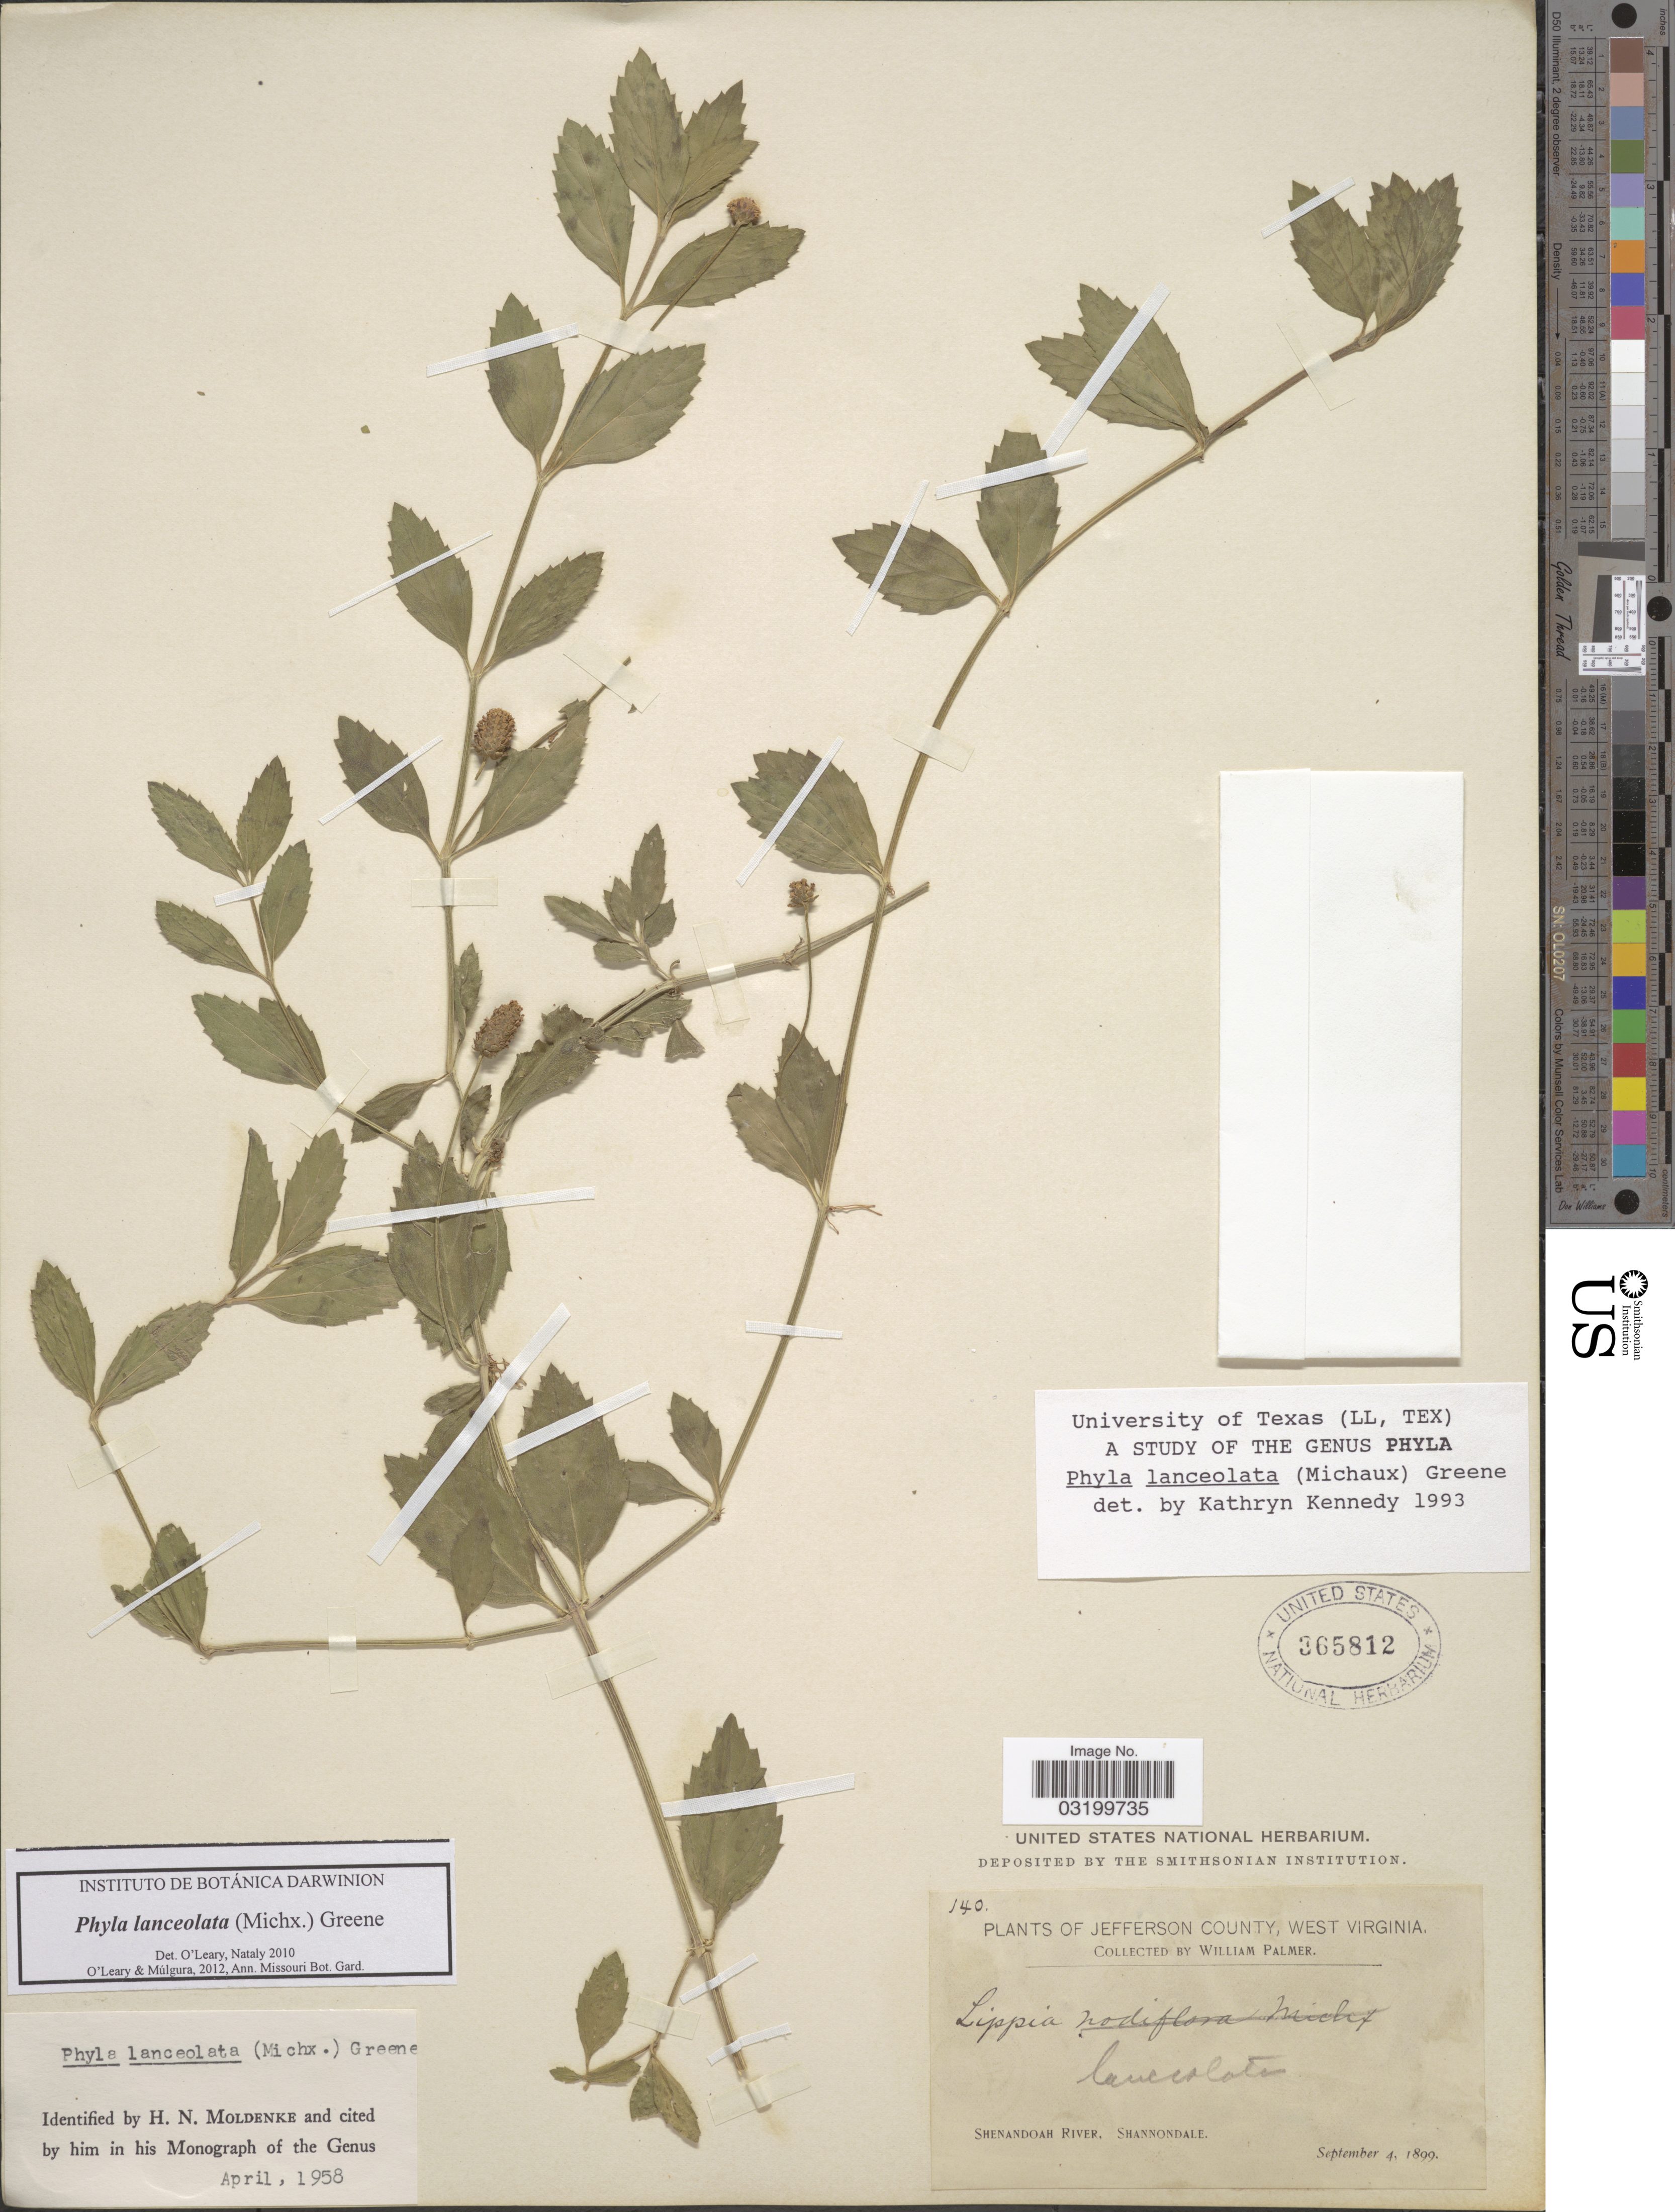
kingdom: Plantae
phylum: Tracheophyta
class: Magnoliopsida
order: Lamiales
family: Verbenaceae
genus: Phyla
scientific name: Phyla lanceolata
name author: (Michx.) Greene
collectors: W. Palmer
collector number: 140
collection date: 1899-09-04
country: United States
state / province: West Virginia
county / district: Jefferson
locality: Jefferson County. Shenandoah River, Shannondale.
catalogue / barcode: US 365812